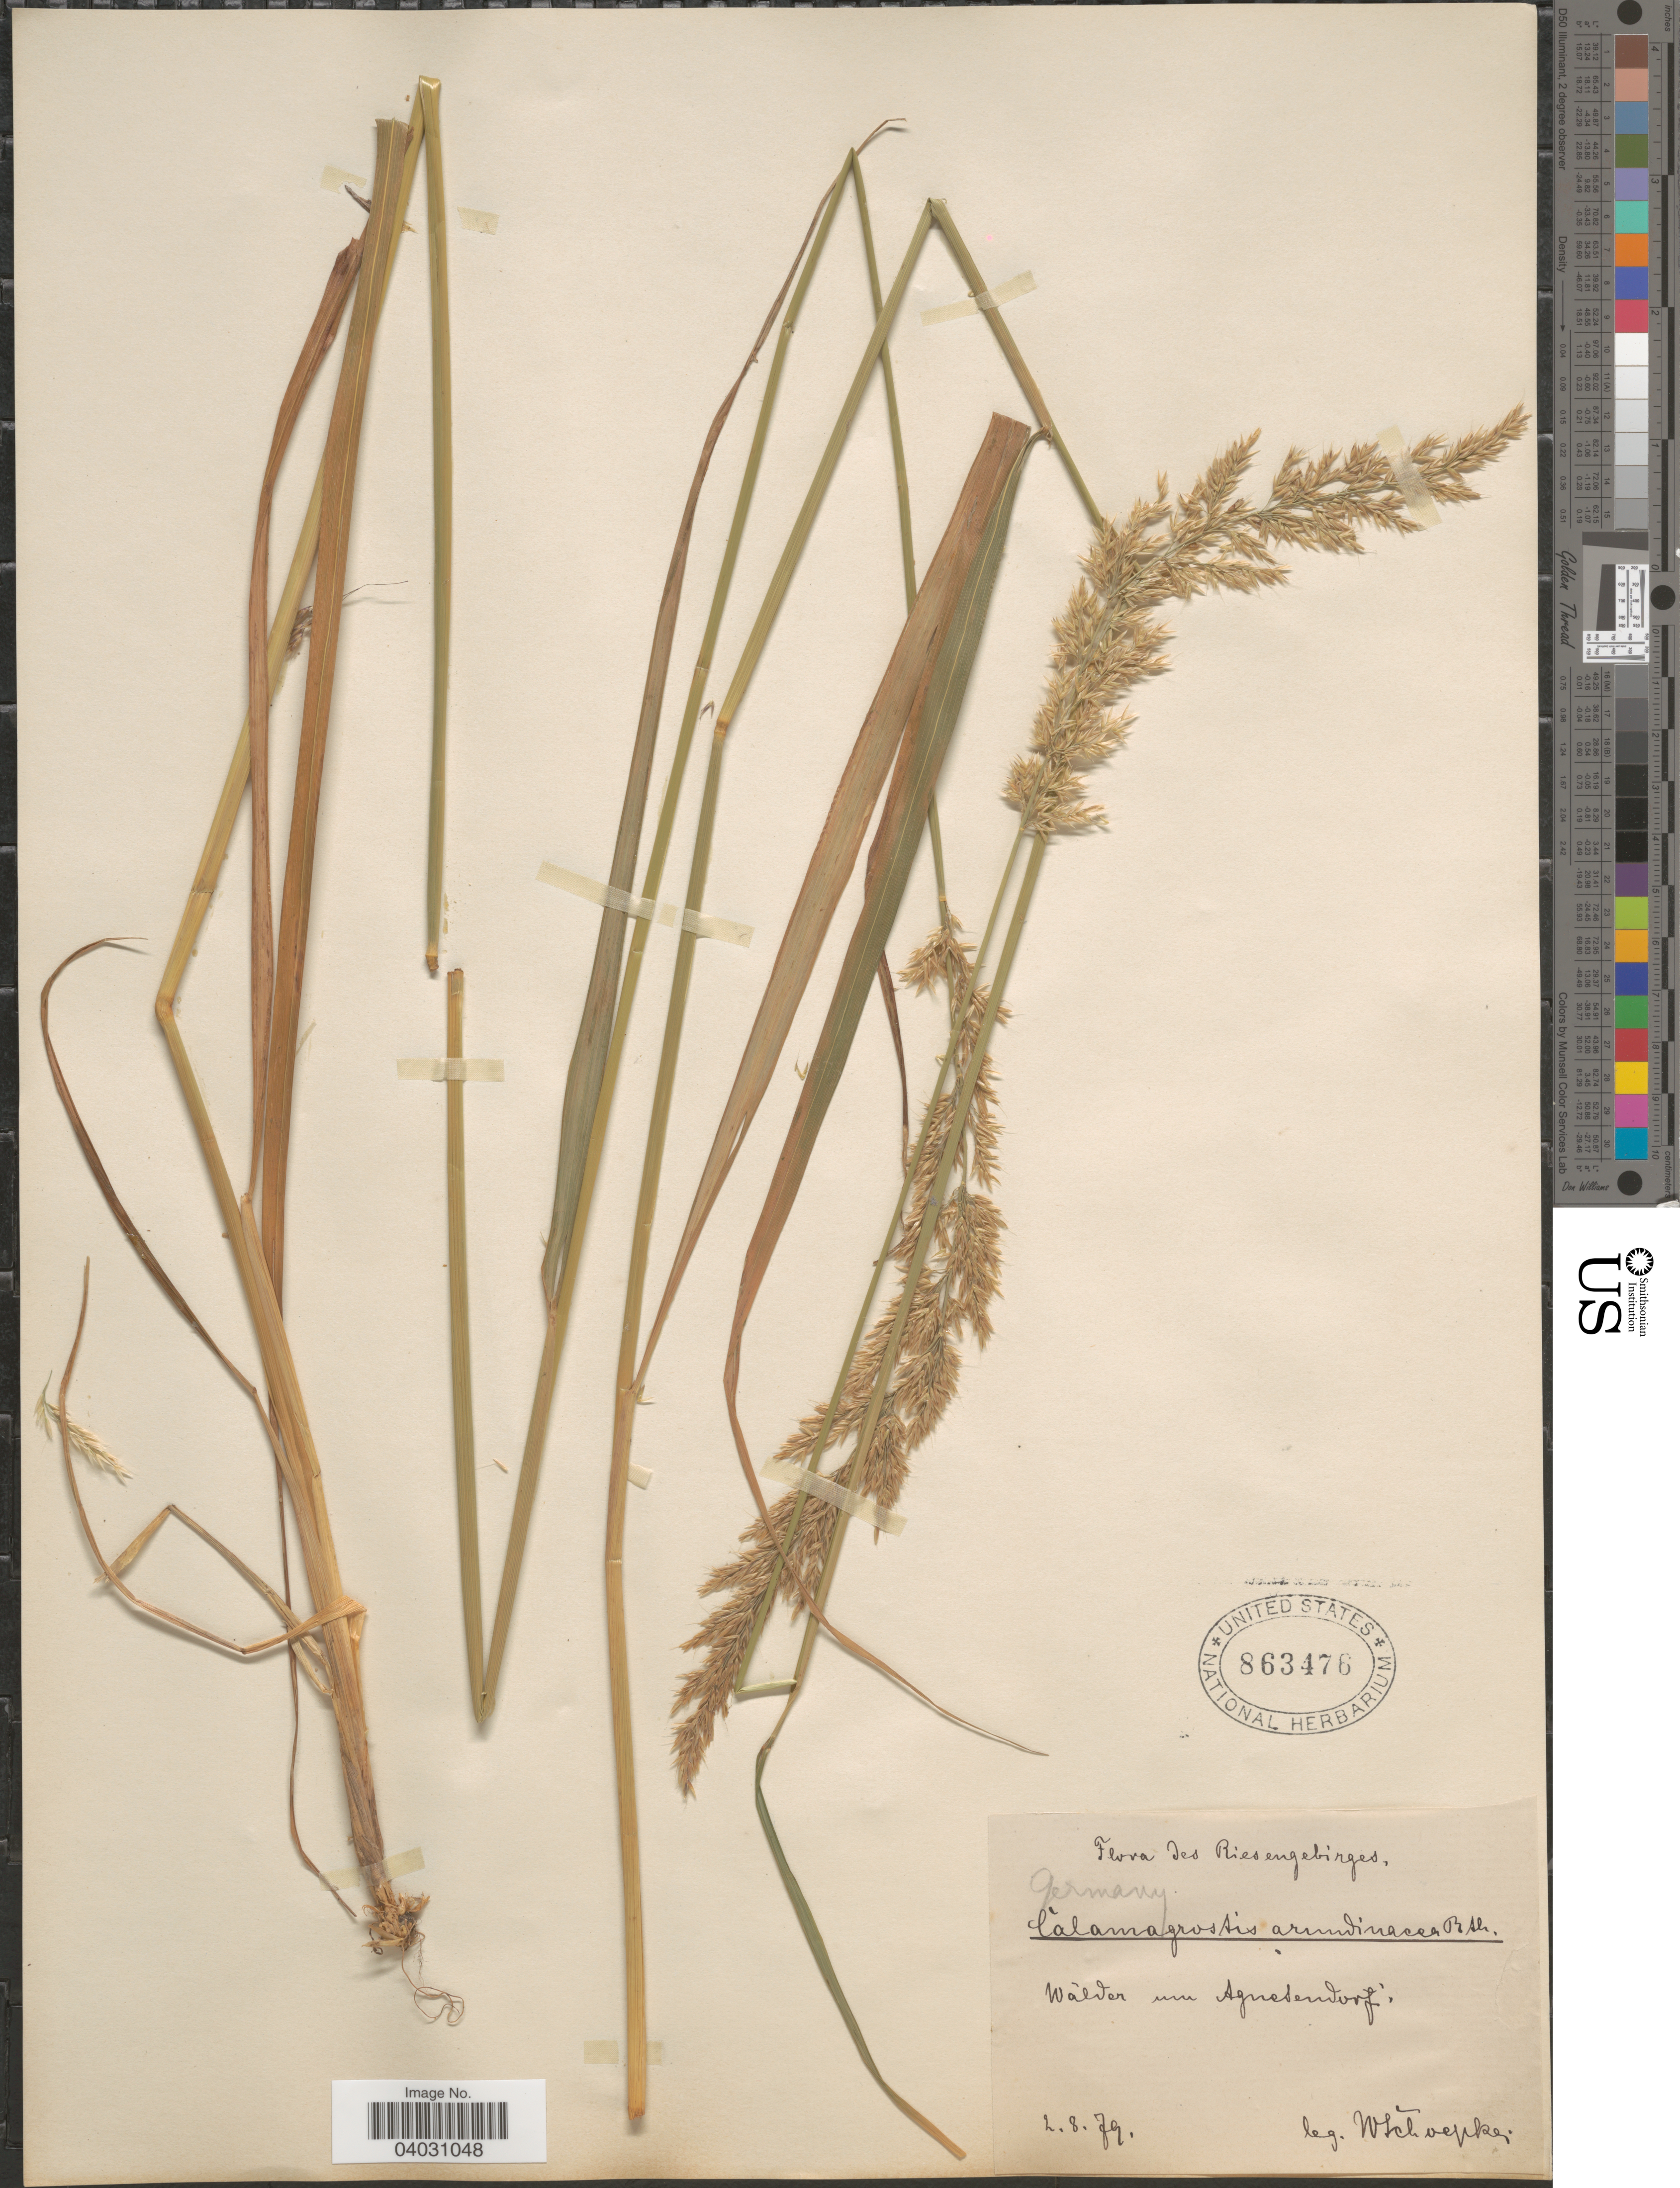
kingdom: Plantae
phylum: Tracheophyta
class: Liliopsida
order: Poales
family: Poaceae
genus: Calamagrostis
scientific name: Calamagrostis arundinacea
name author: (L.) Roth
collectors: W. Schoepke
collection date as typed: Transcribed d/m/y: 2/8/79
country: Germany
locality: Riesengebirges. Wálder um Agnessendorf. [interpreted]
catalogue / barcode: US 863476